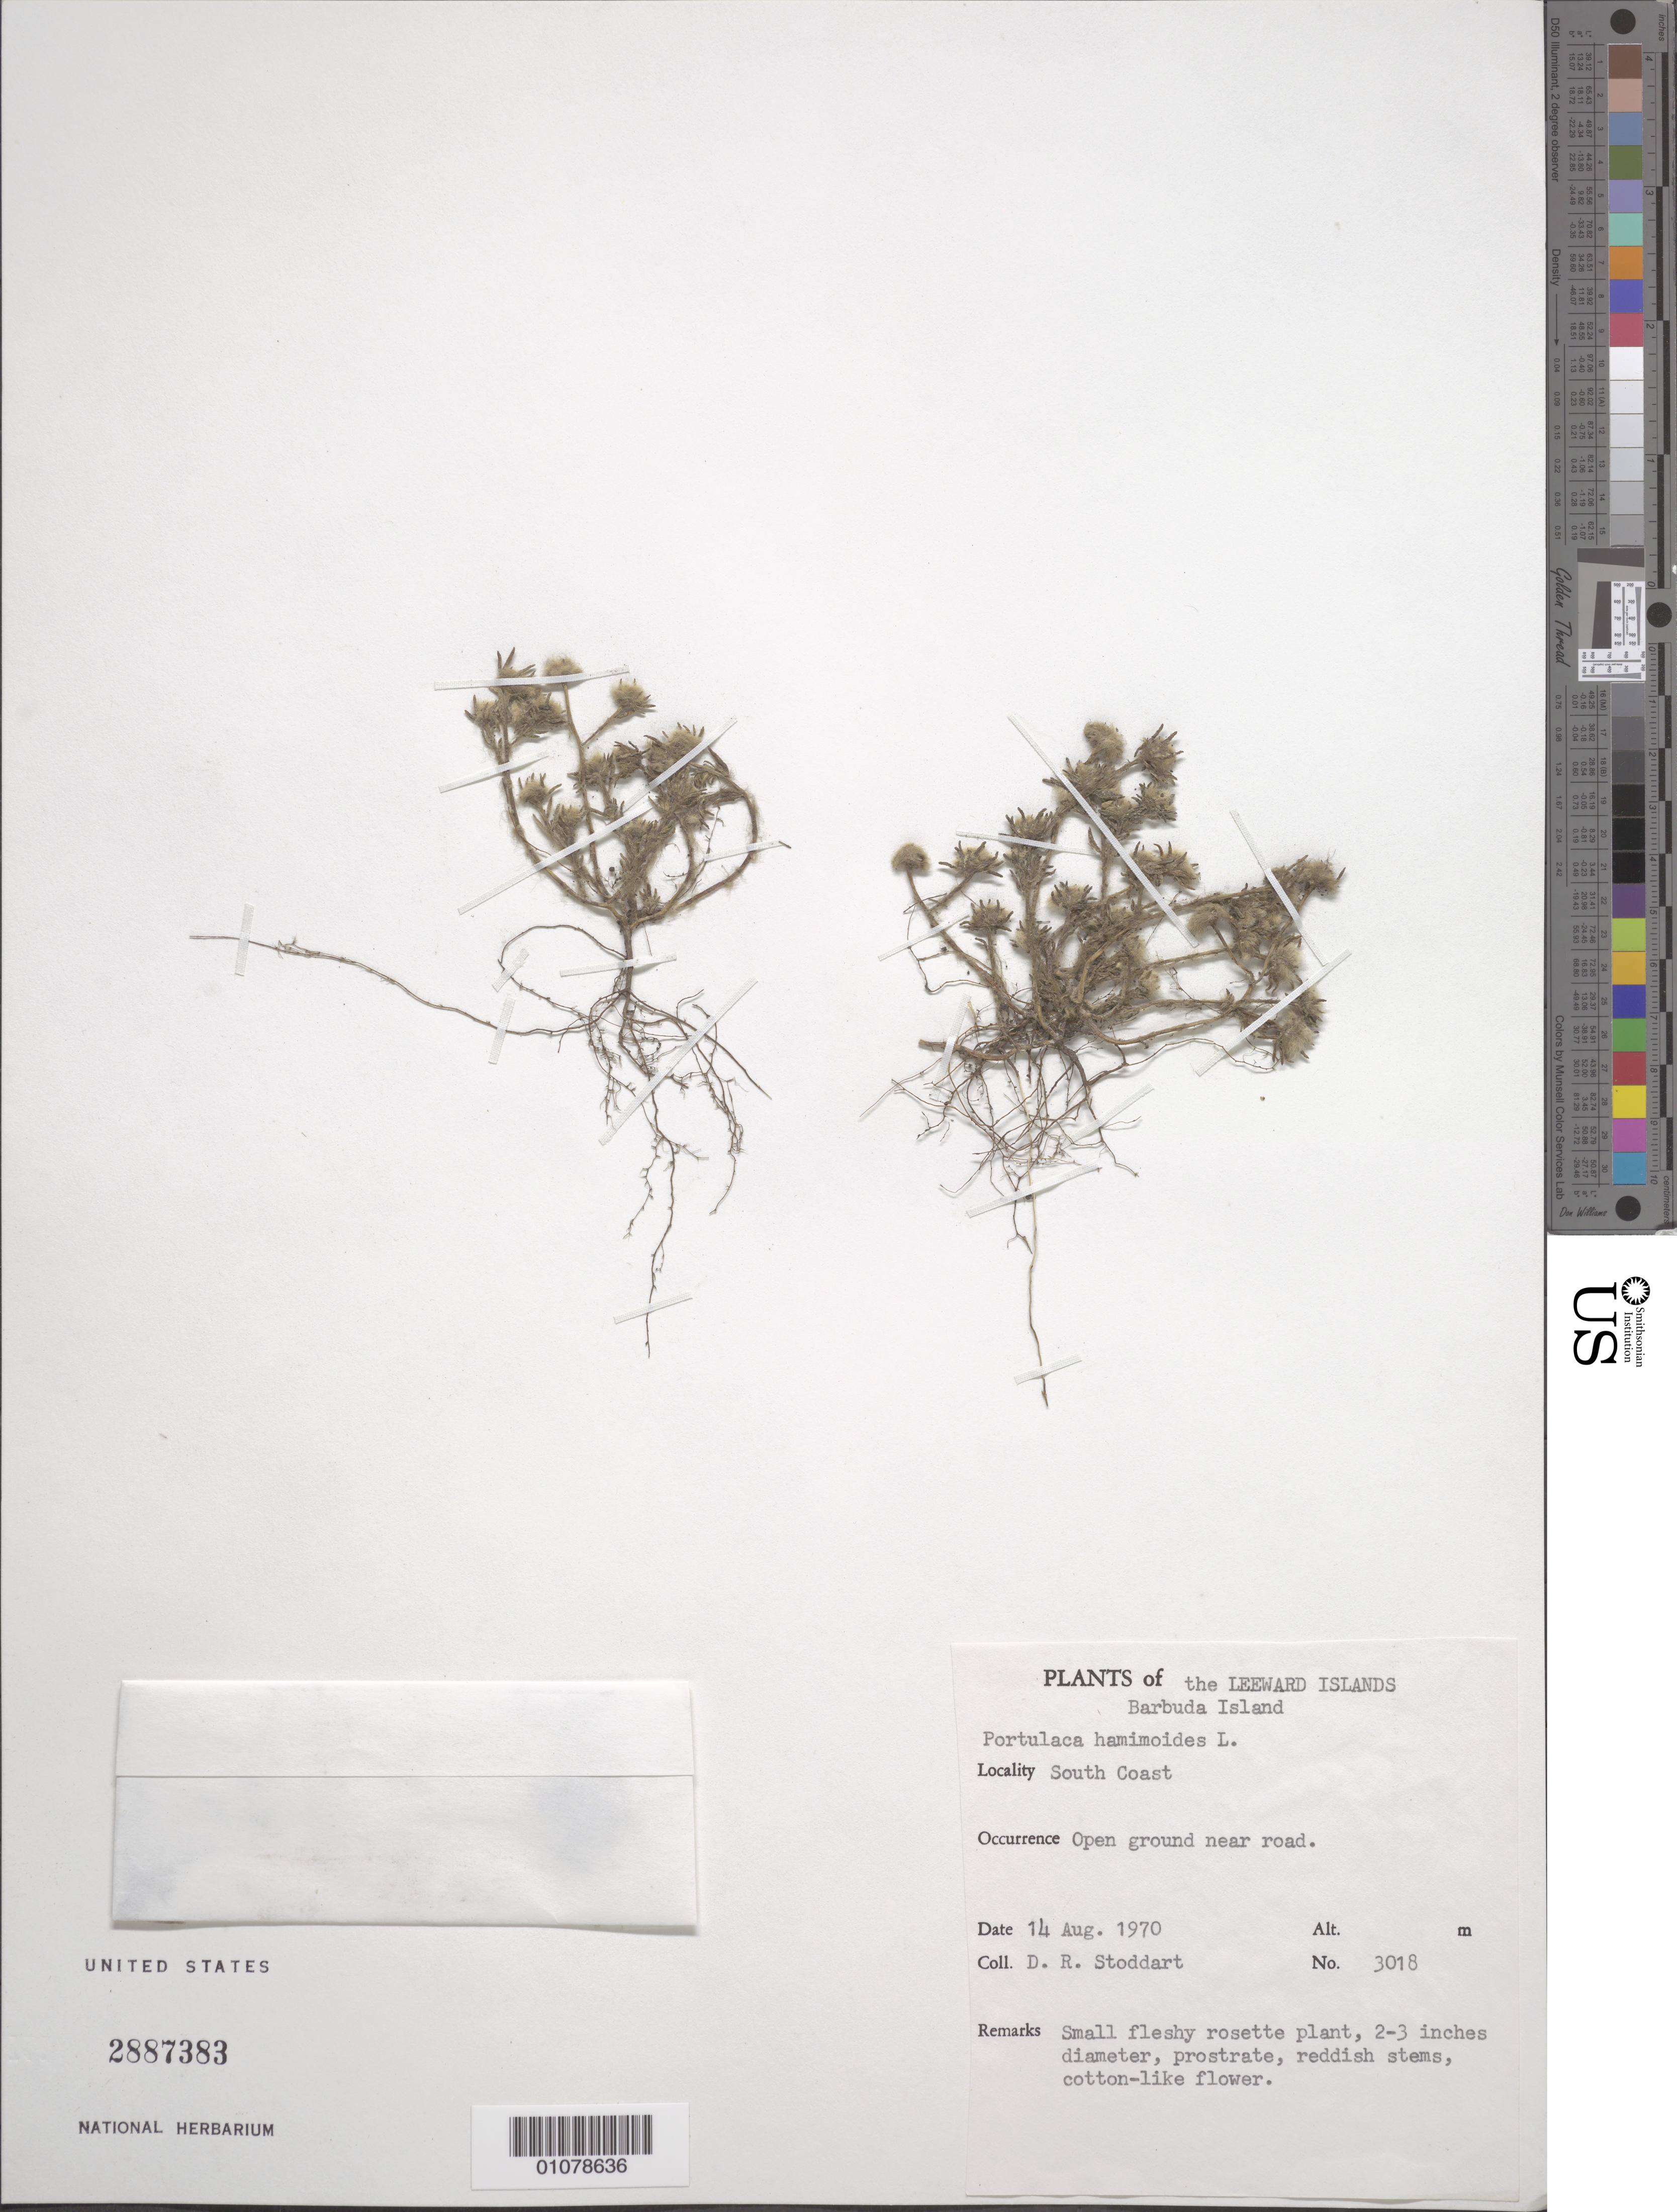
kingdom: Plantae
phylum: Tracheophyta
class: Magnoliopsida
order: Caryophyllales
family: Portulacaceae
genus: Portulaca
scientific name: Portulaca halimoides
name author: L.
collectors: D. R. Stoddart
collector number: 3018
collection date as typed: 14 Aug 1970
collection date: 1970-08-14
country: Antigua and Barbuda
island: Barbuda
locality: S coast.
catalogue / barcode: US 2887383